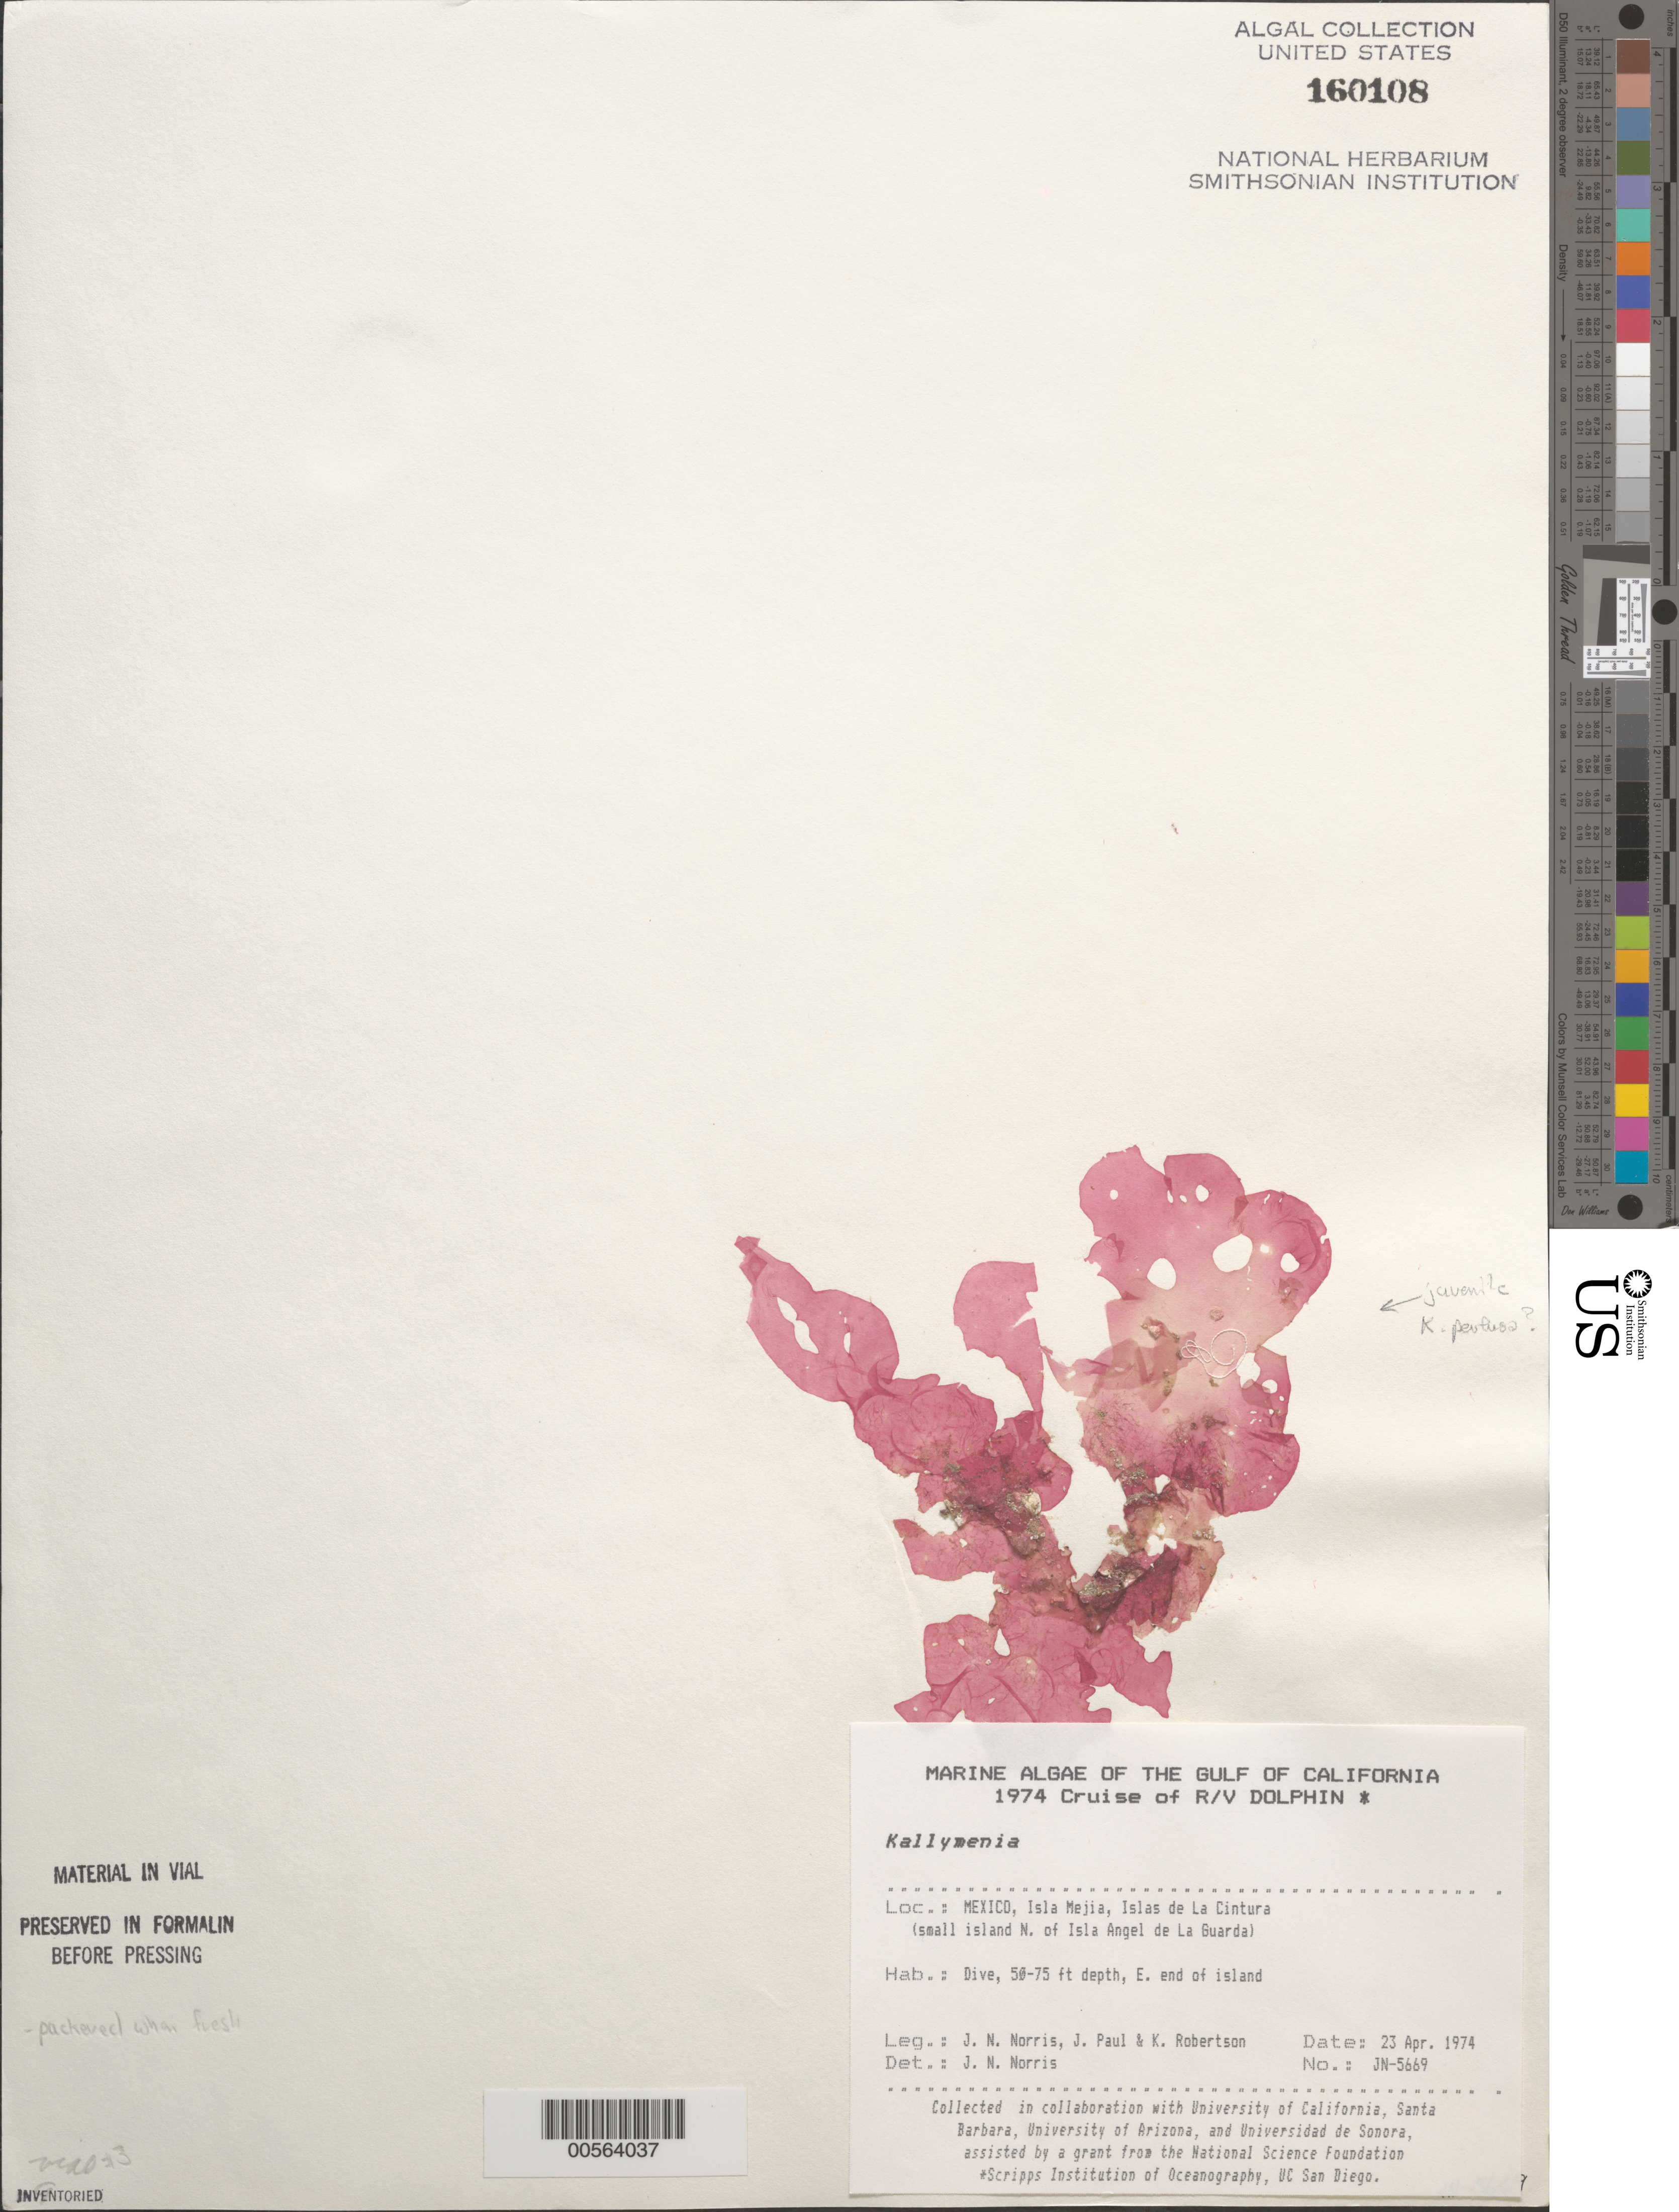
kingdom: Plantae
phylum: Rhodophyta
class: Florideophyceae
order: Gigartinales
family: Kallymeniaceae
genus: Kallymenia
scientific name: Kallymenia sp.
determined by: Norris, James N.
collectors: J. N. Norris, J. Paul & K. Robertson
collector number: JN-5669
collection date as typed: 23 Apr 1974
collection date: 1974-04-23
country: Mexico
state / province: Baja California Norte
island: Isla Mejia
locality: East end of island, off north end of Isla Angel de la Guarda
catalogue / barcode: US 160108